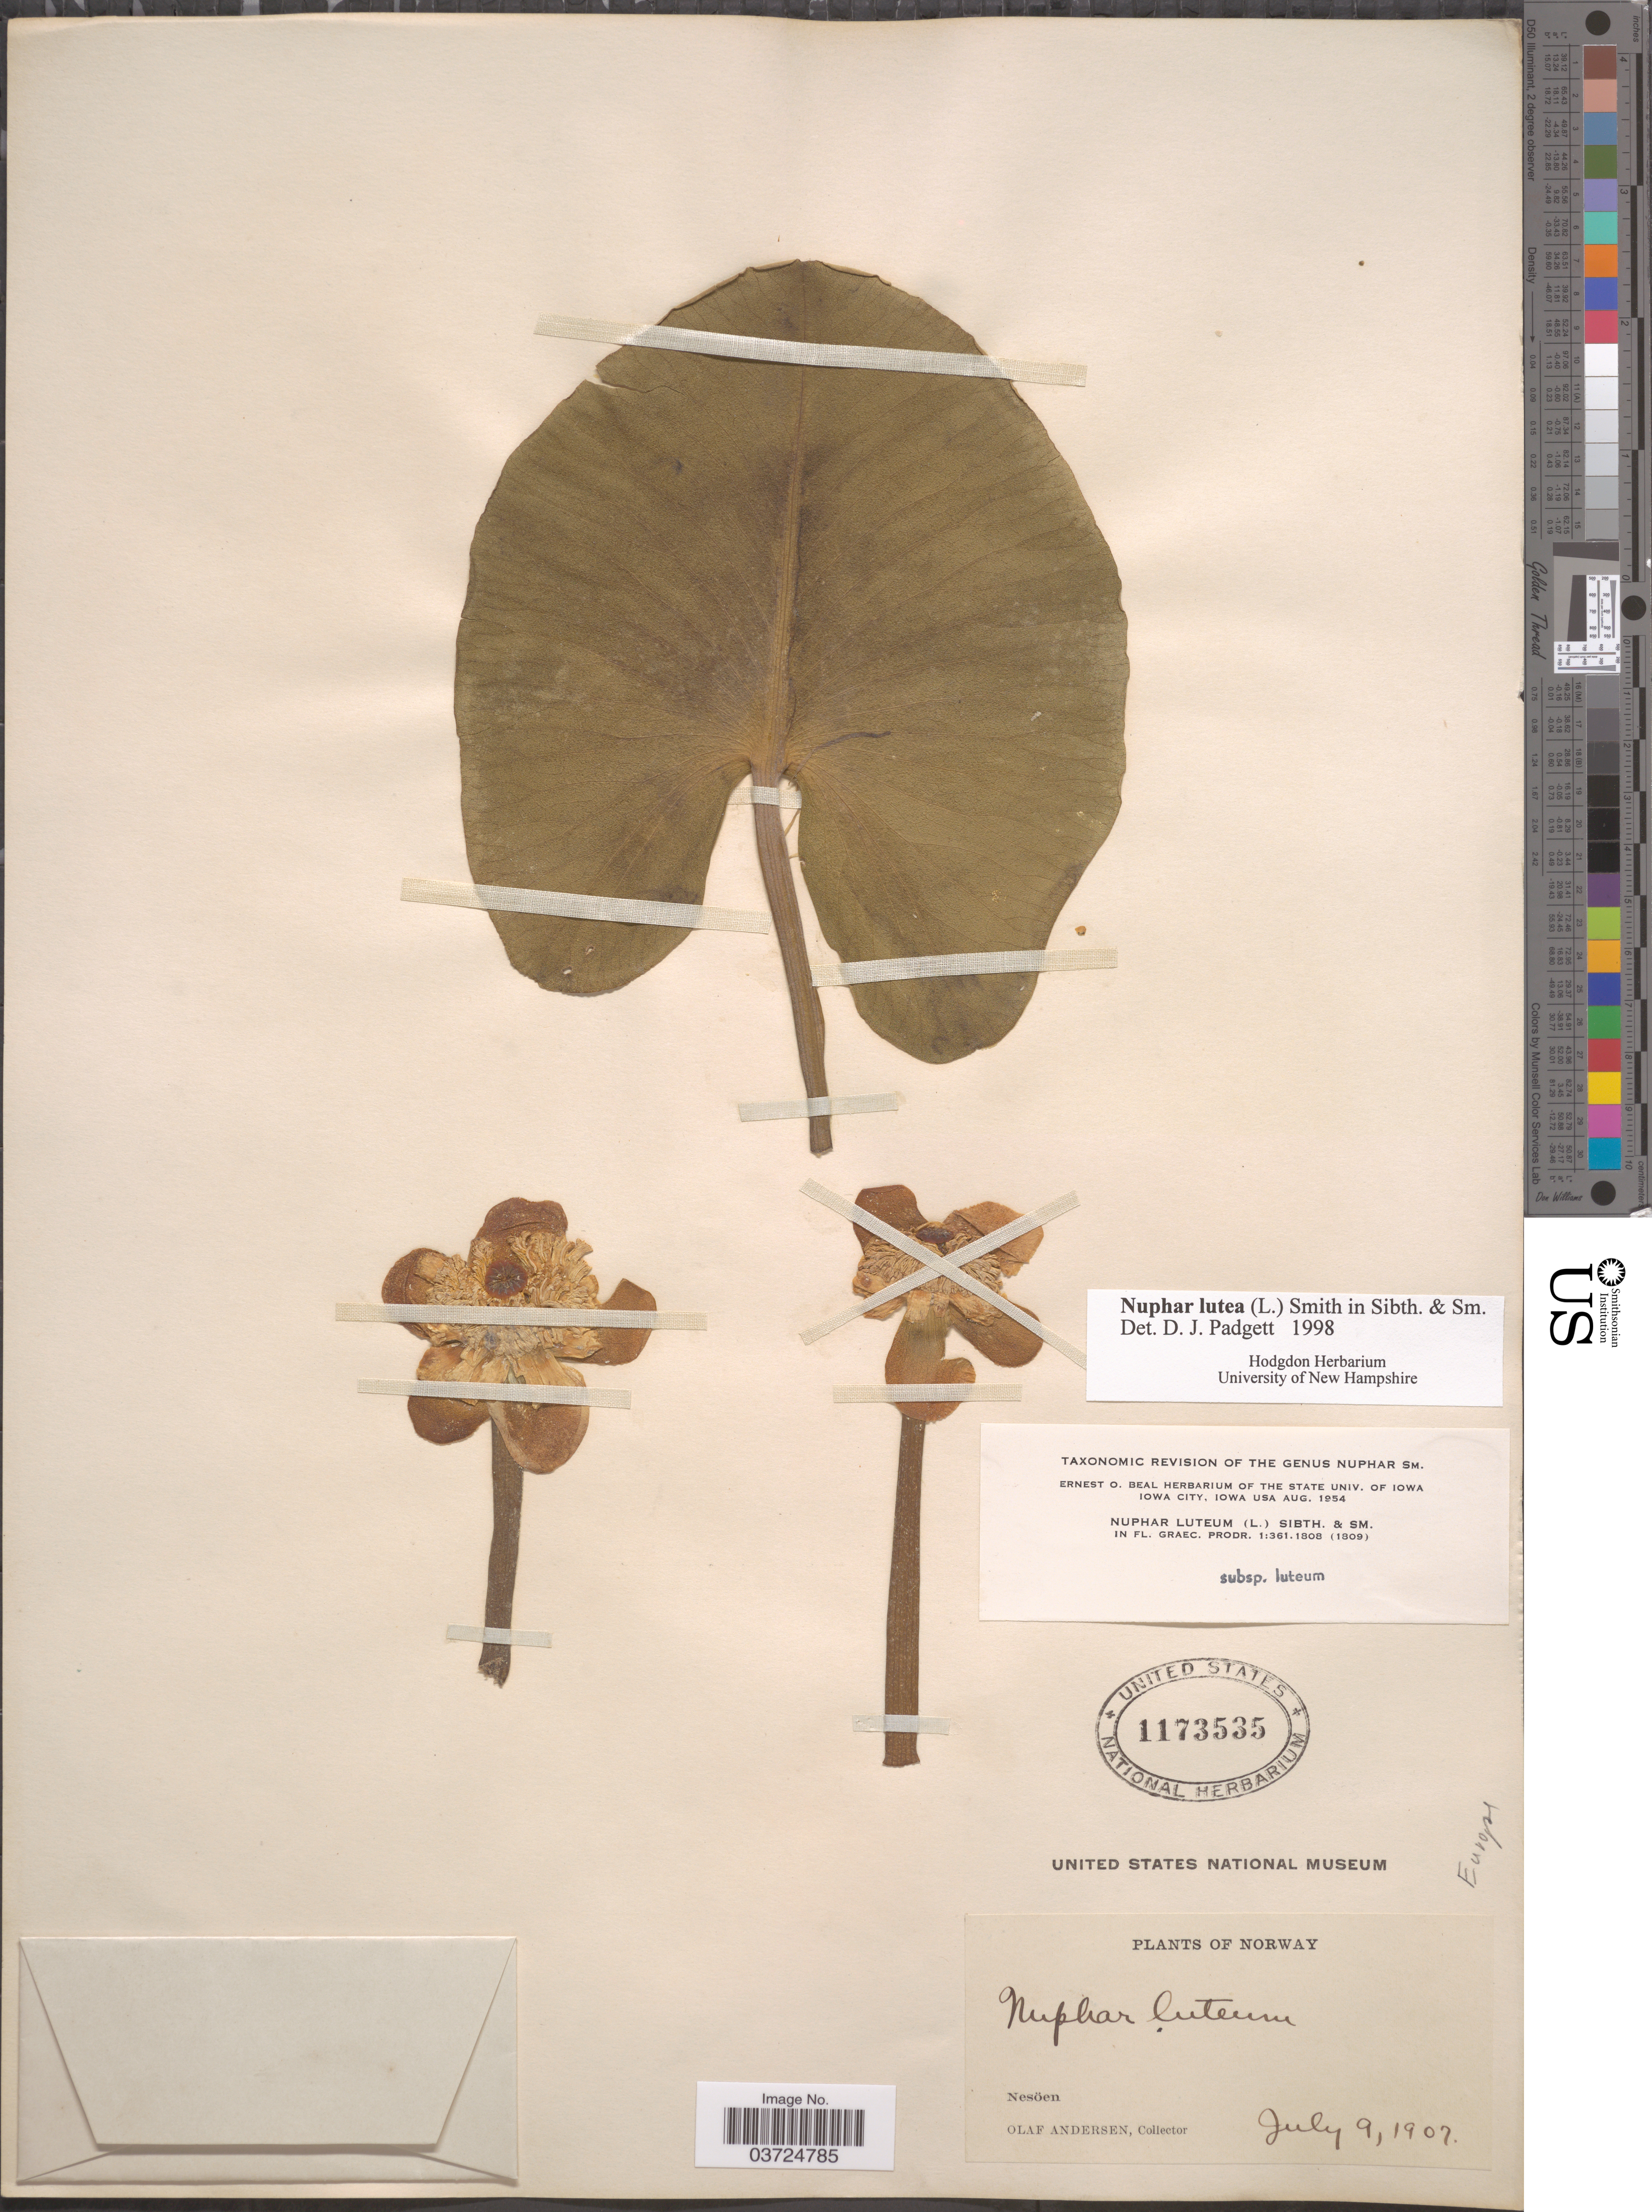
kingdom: Plantae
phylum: Tracheophyta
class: Magnoliopsida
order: Nymphaeales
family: Nymphaeaceae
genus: Nuphar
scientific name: Nuphar lutea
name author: (L.) Sm.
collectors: O. Andersen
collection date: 1907-07-09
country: Norway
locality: Nesöen.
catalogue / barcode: US 1173535